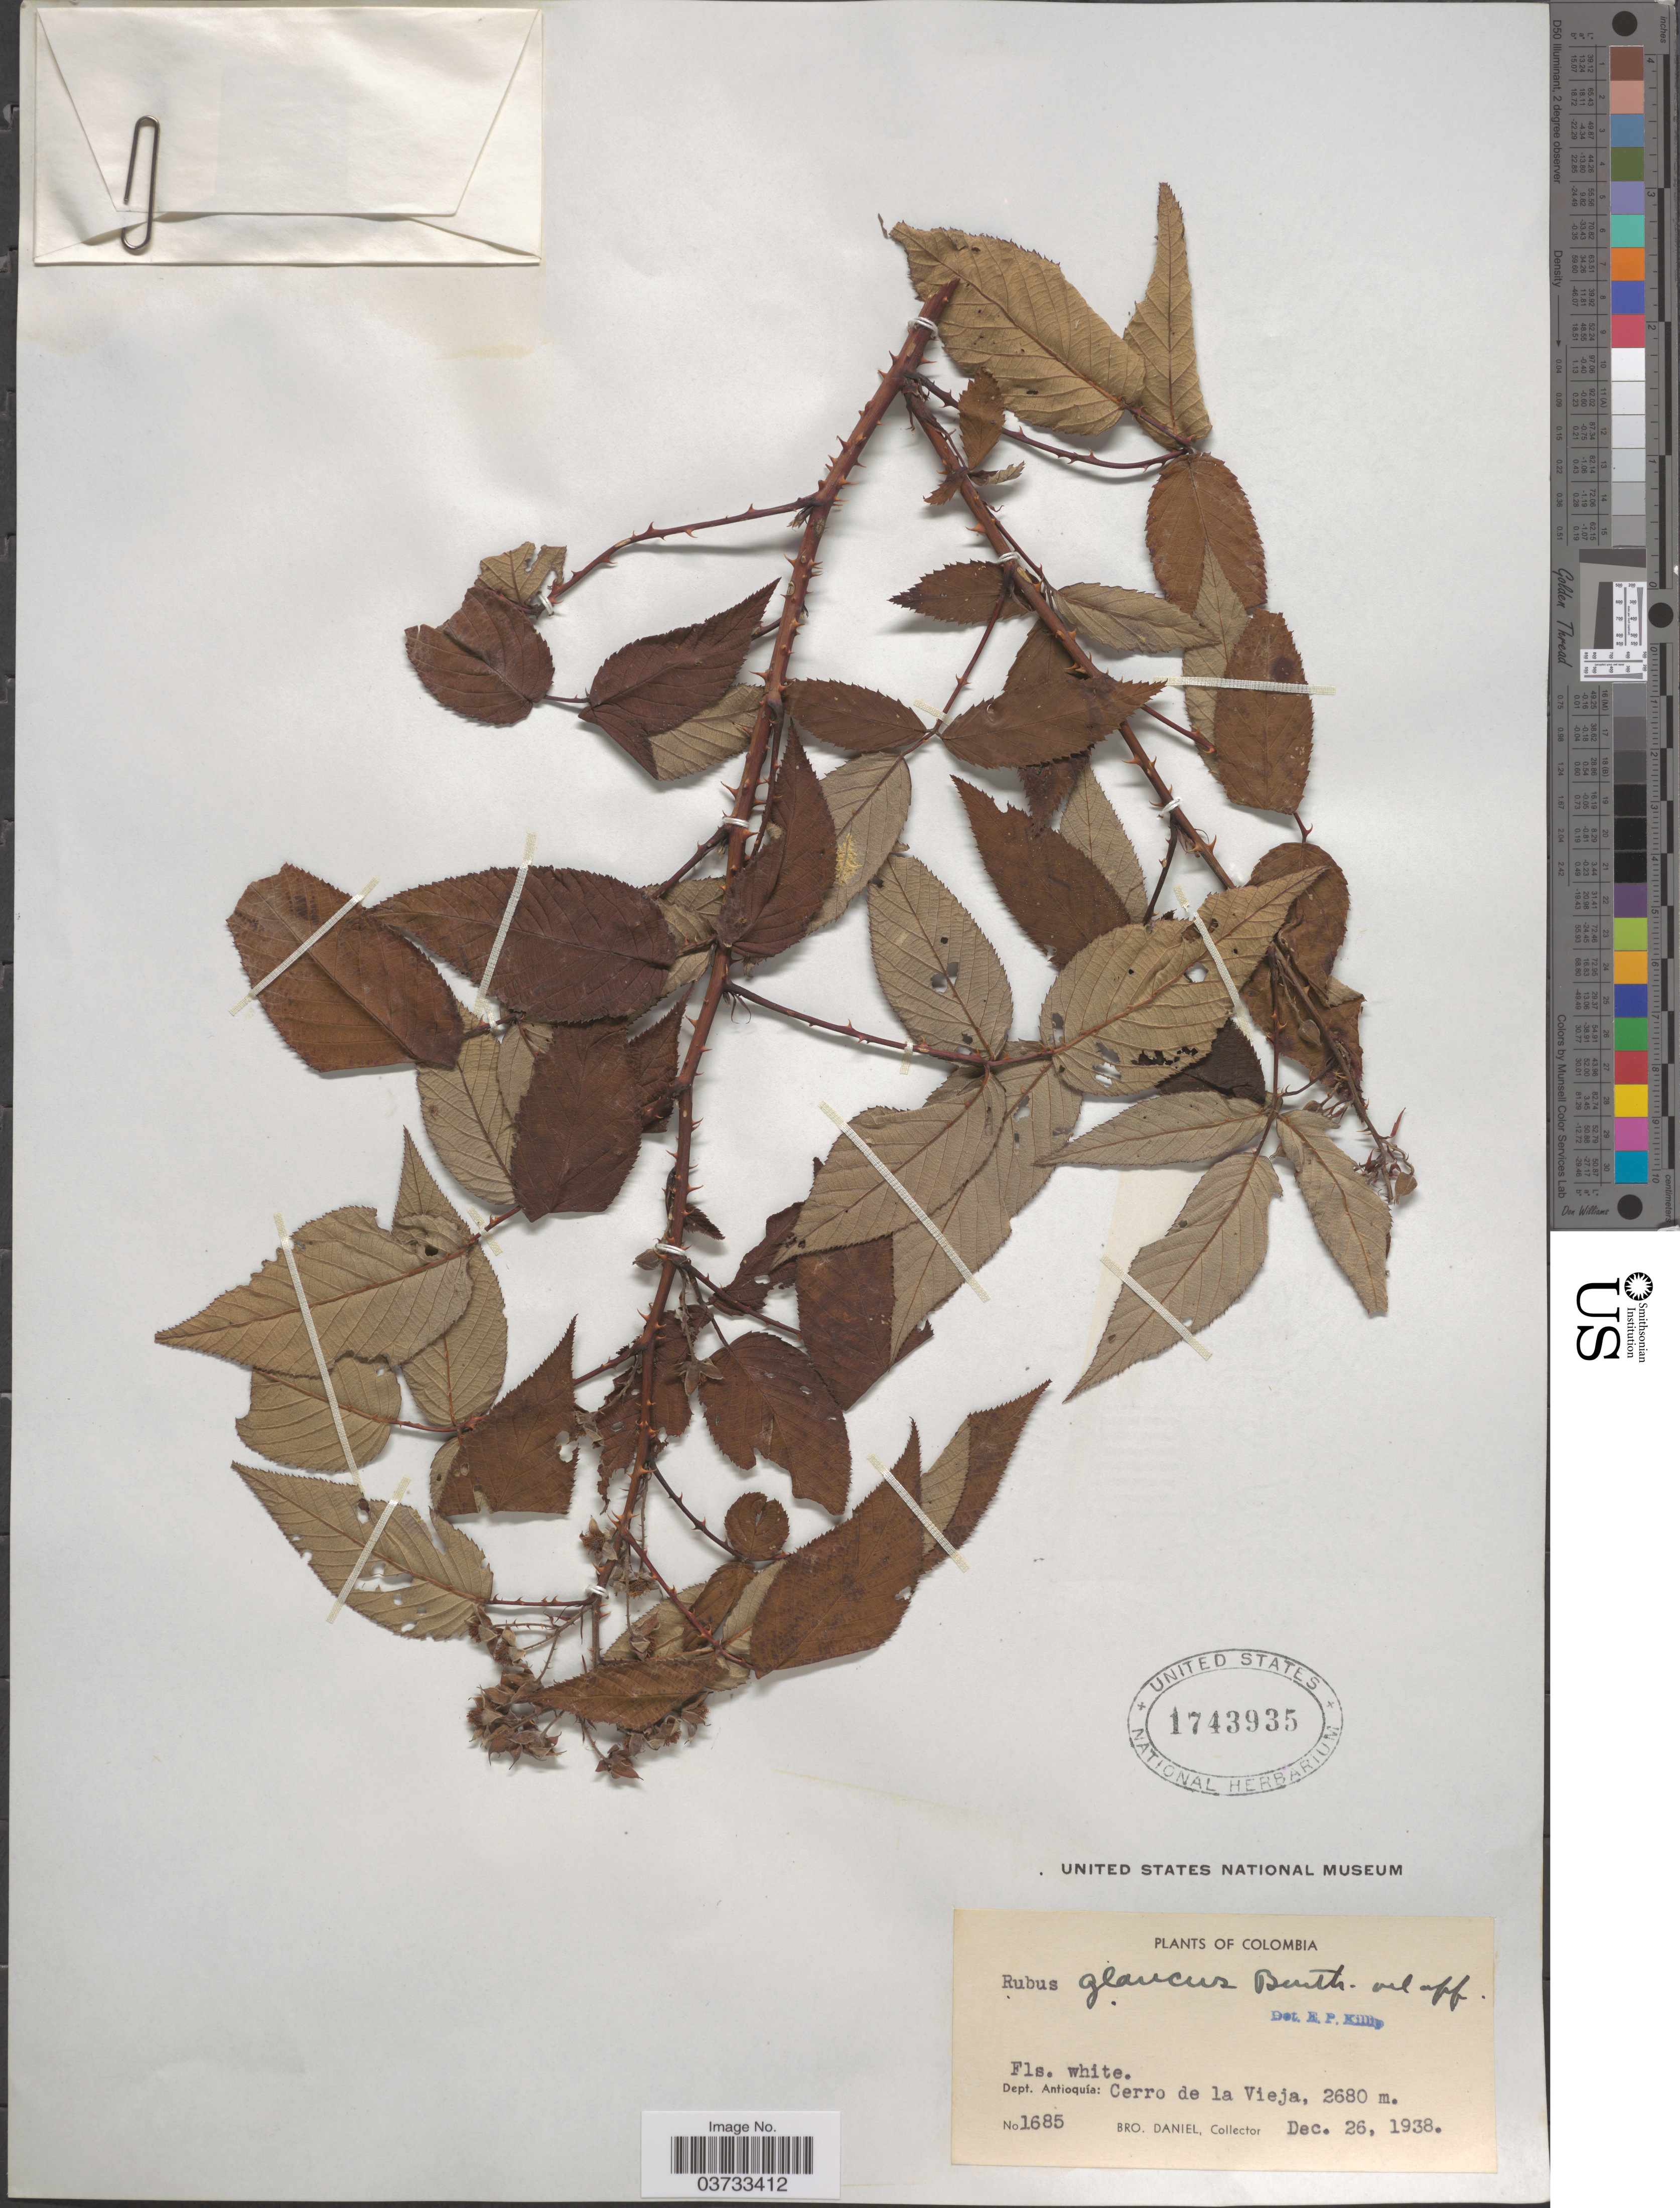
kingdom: Plantae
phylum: Tracheophyta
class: Magnoliopsida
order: Rosales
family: Rosaceae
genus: Rubus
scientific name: Rubus glaucus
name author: Benth.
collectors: Bro. Daniel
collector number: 1685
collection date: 1938-12-26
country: Colombia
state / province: Antioquia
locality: Dept. Antioquía: Cerro de la Vieja.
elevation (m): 2680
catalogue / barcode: US 1743935